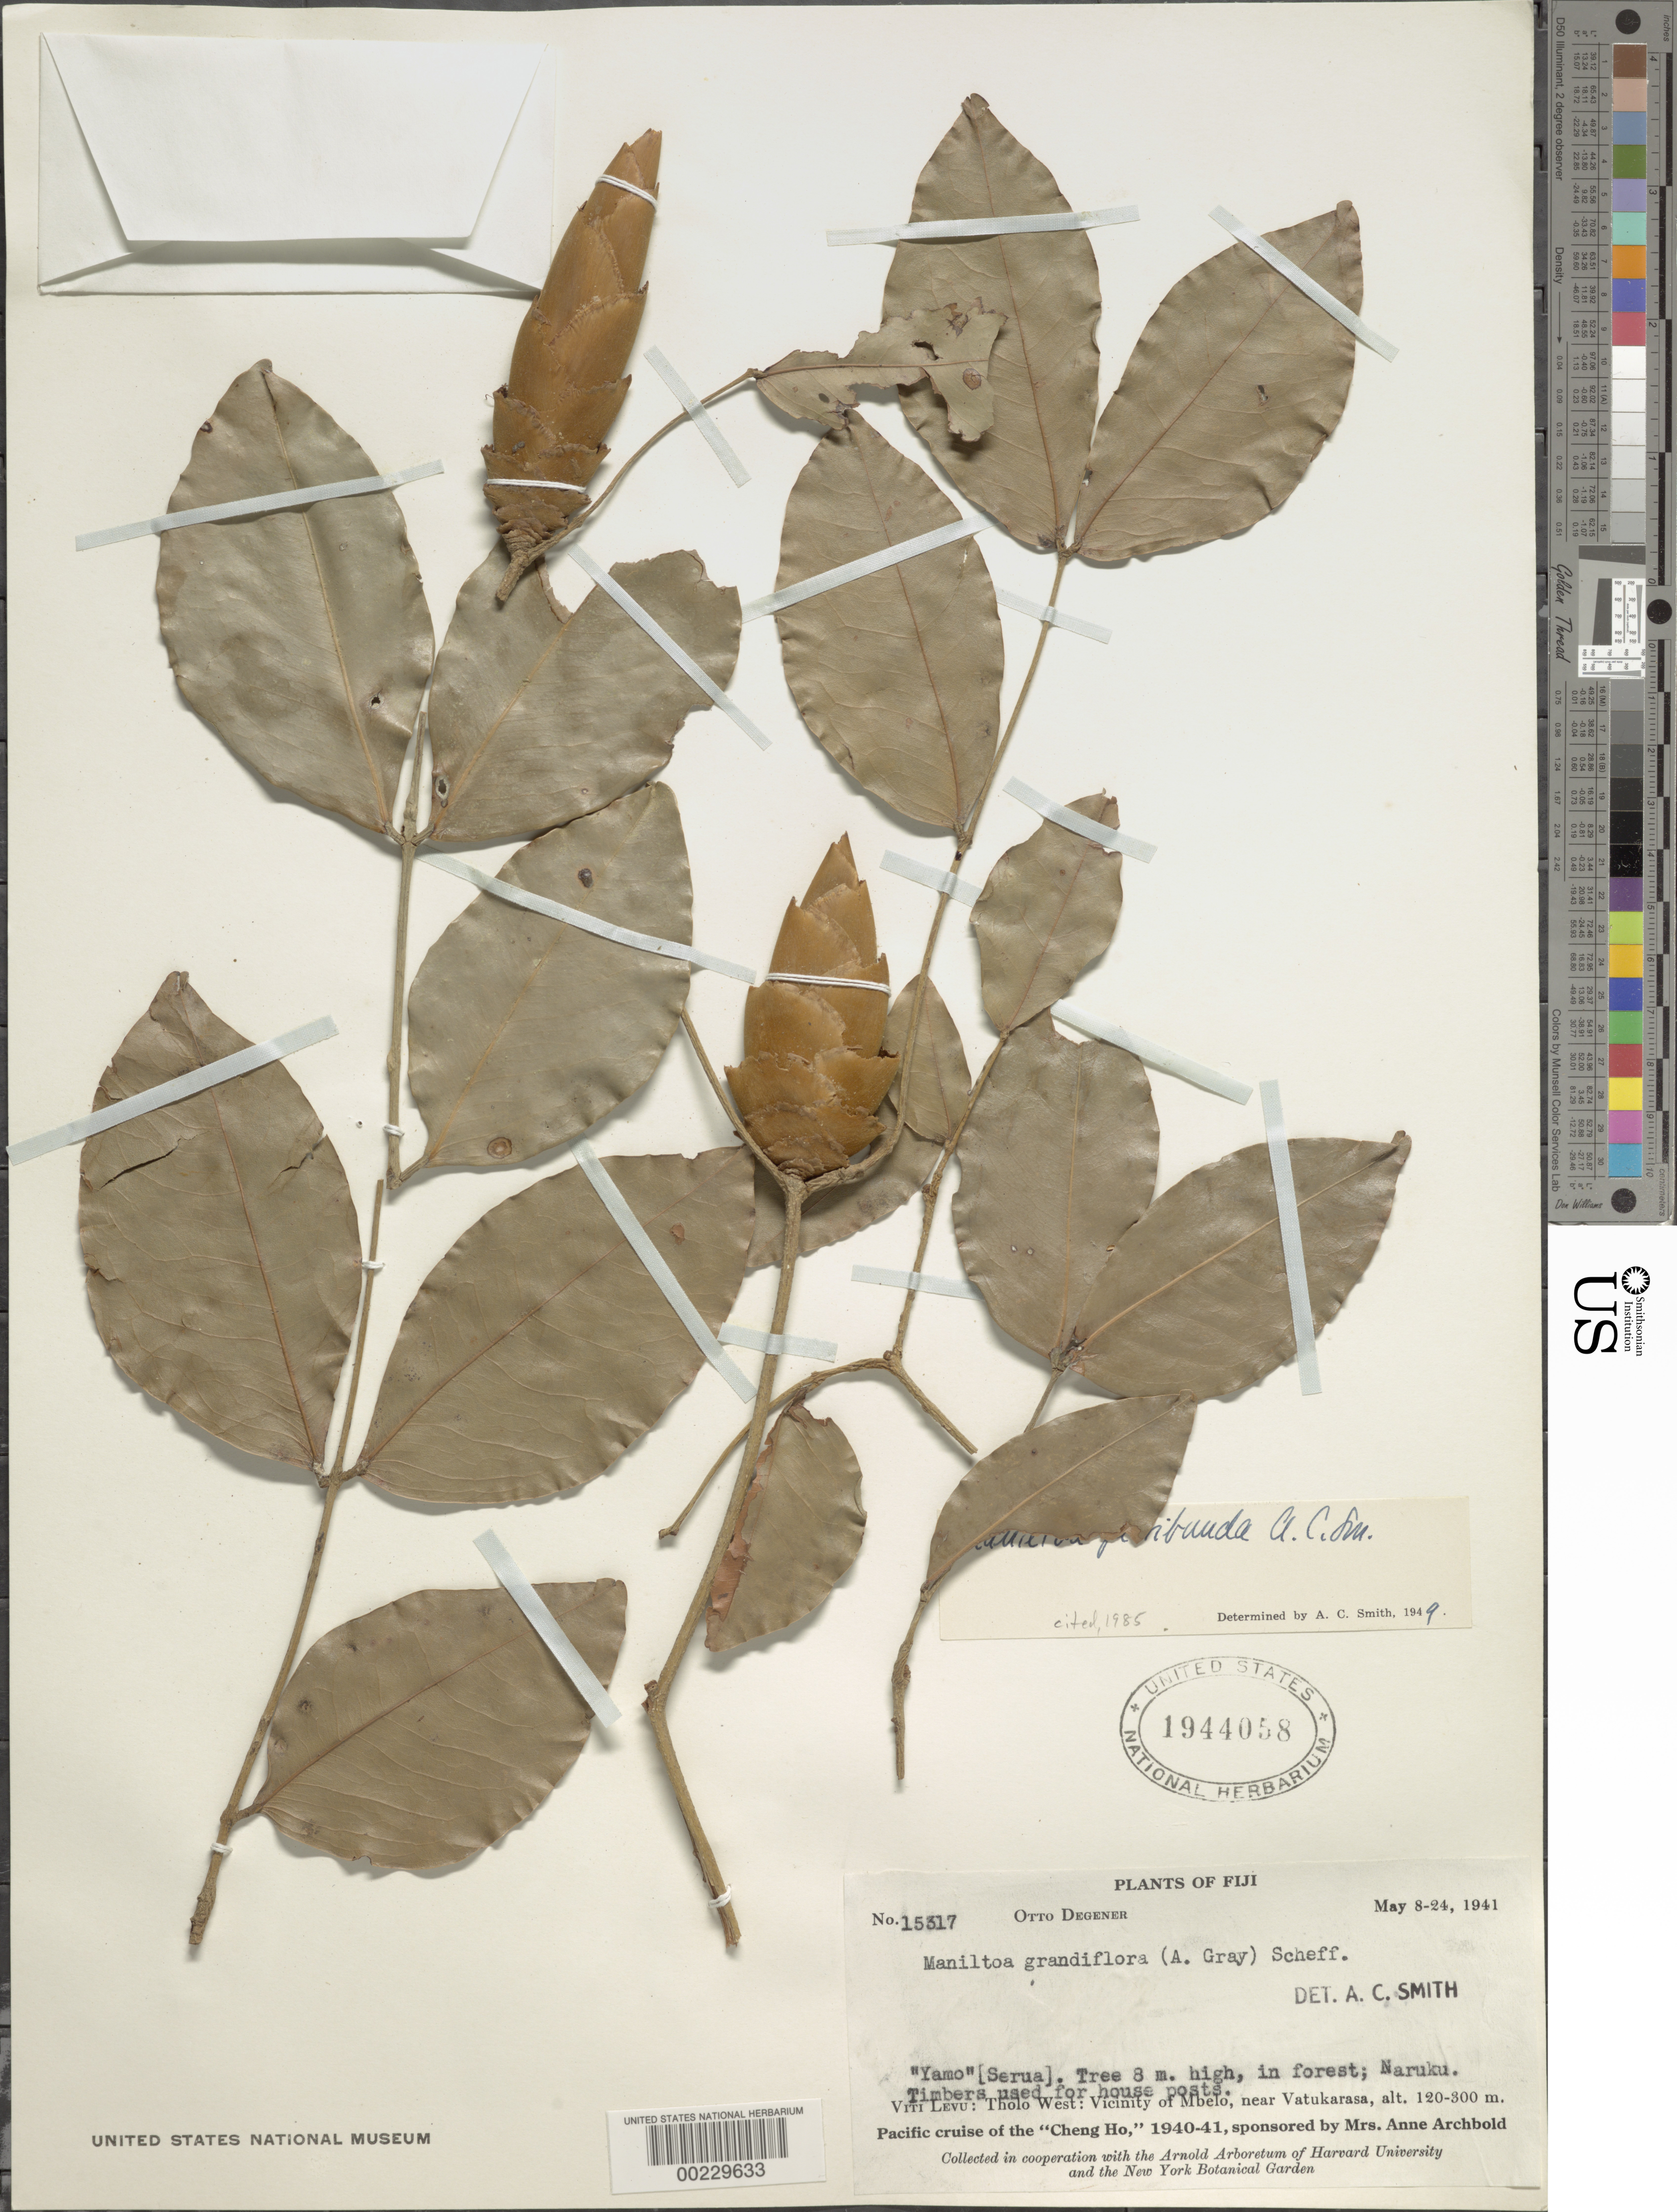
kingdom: Plantae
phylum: Tracheophyta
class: Magnoliopsida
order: Fabales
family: Fabaceae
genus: Maniltoa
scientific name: Maniltoa floribunda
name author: A.C. Sm.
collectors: O. Degener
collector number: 15317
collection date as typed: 08 May 1941 to 24 May 1941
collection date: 1941-05-08/1941-05-24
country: Fiji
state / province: Central Division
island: Viti Levu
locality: Tholo west: vicinity of mbelo, near vatukarasa; naruku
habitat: In forest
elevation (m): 120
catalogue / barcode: US 1944058